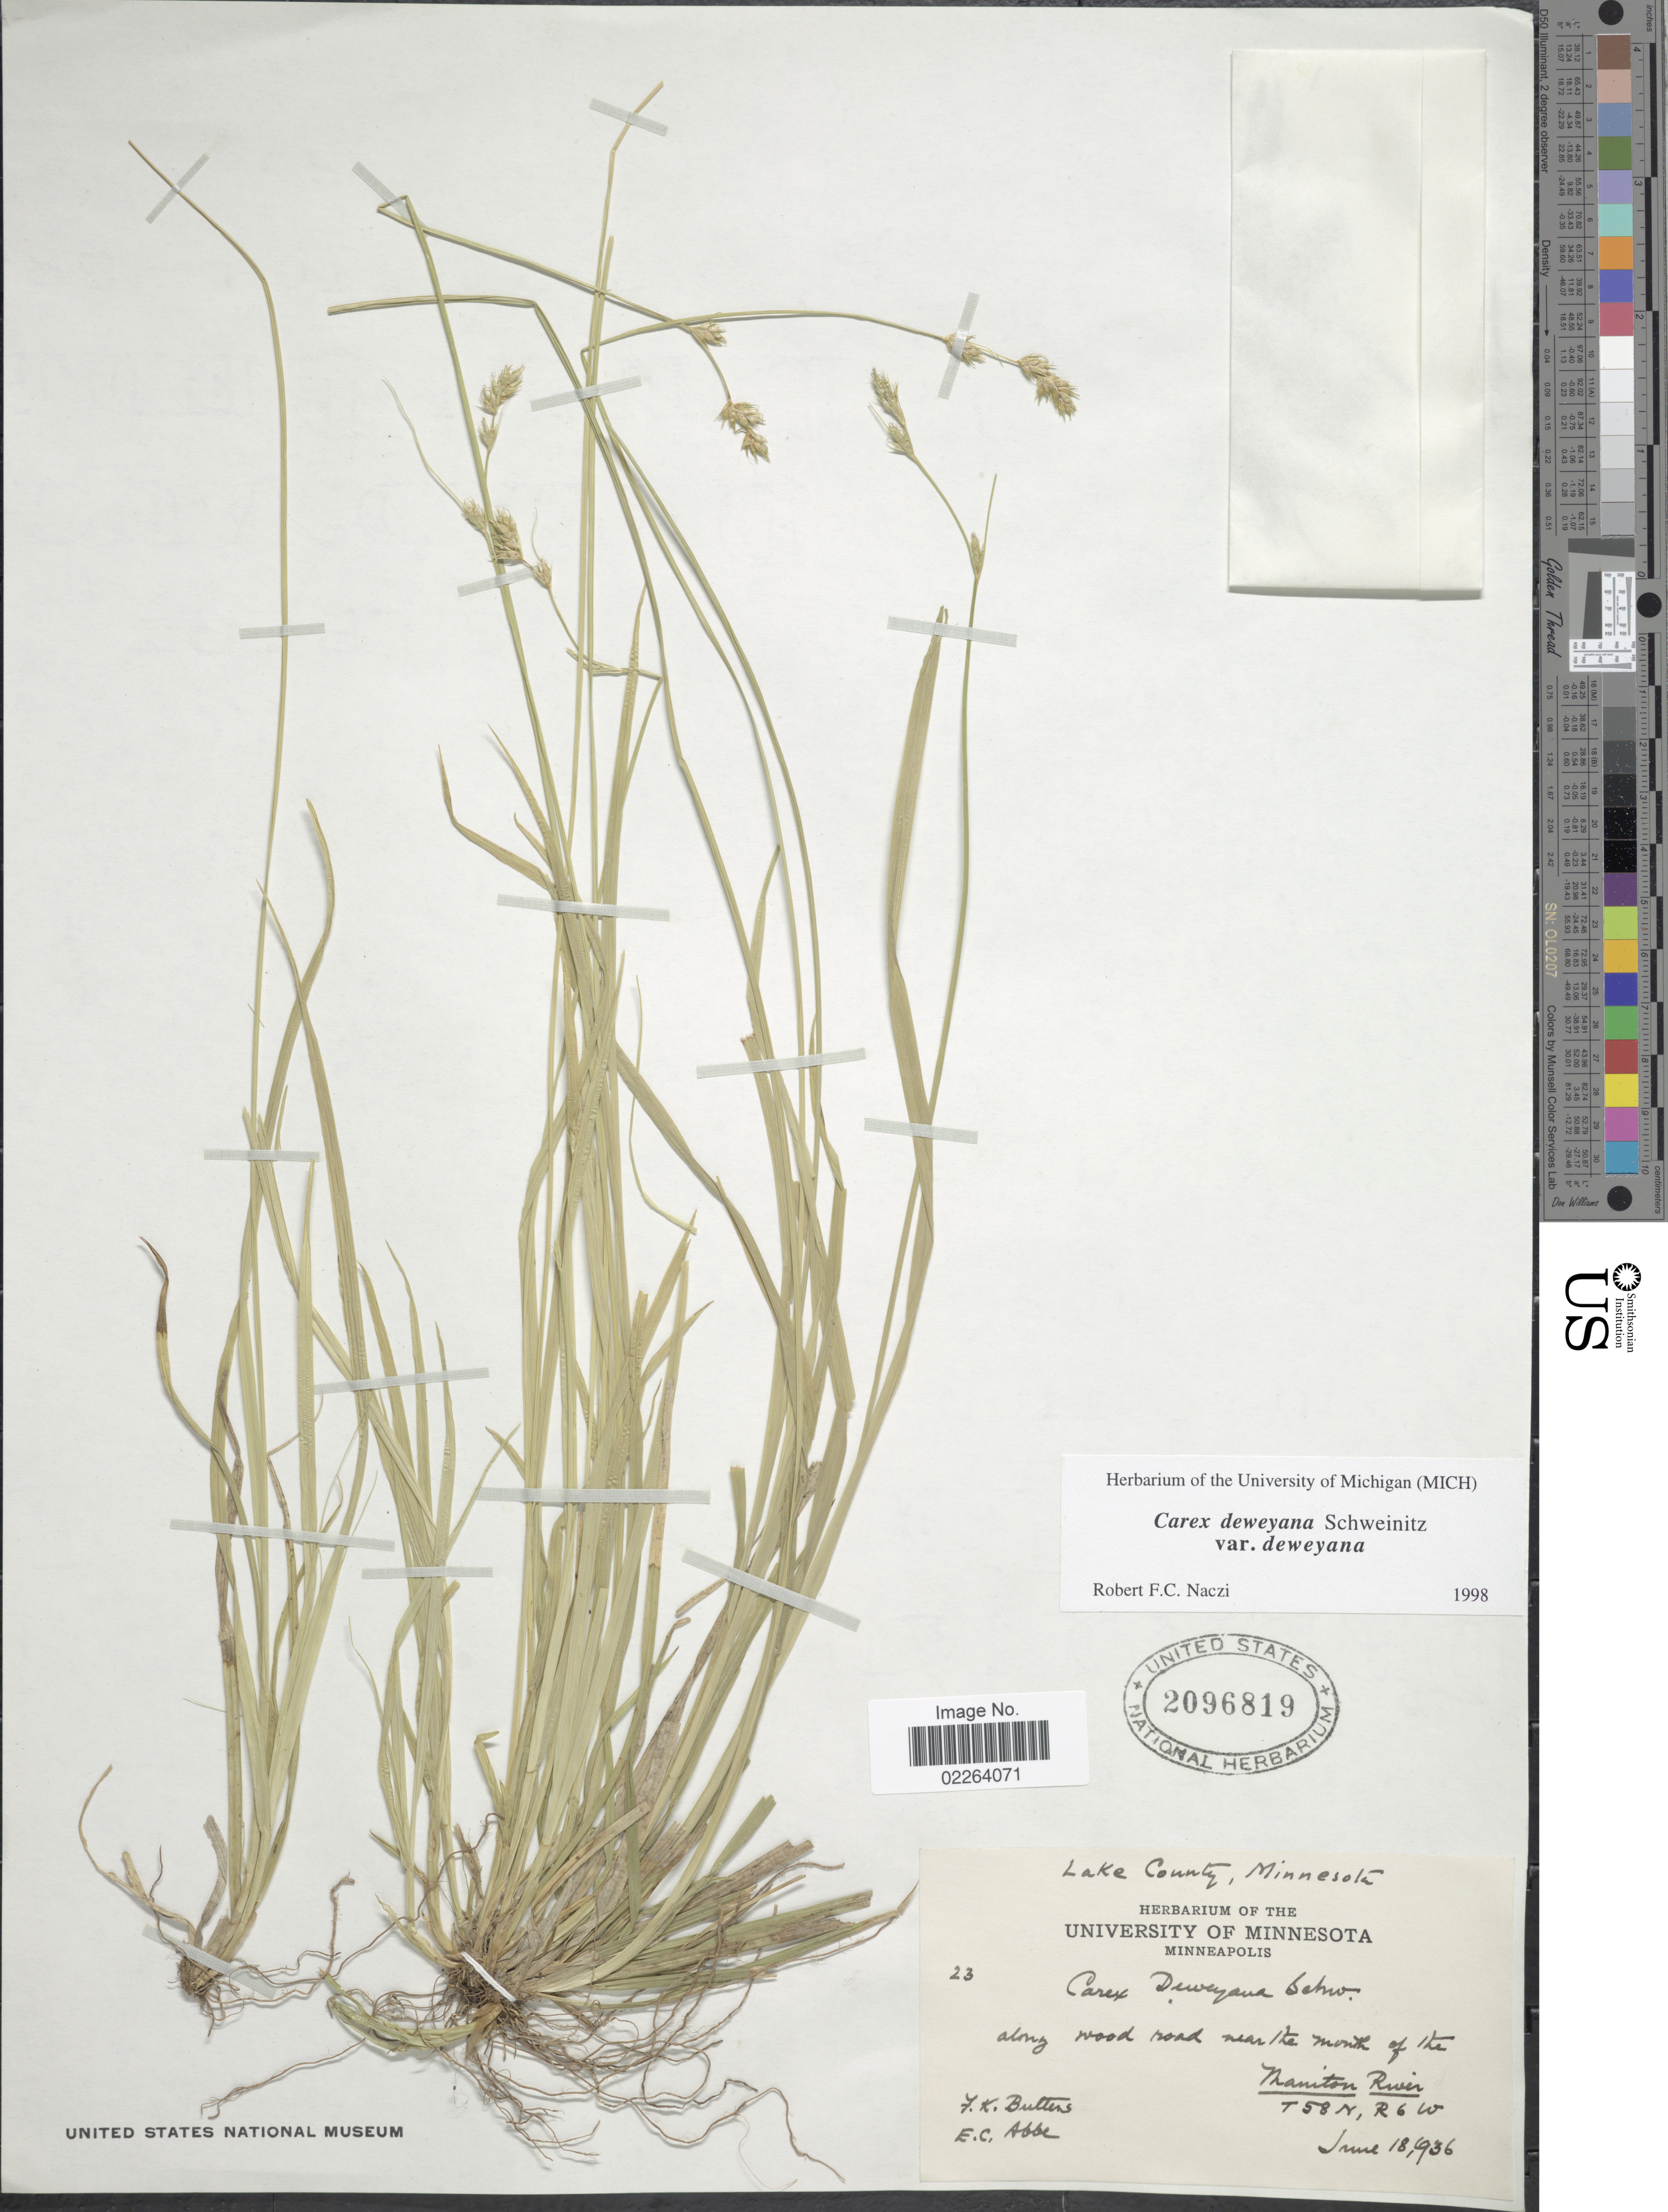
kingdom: Plantae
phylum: Tracheophyta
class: Liliopsida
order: Poales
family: Cyperaceae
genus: Carex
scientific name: Carex deweyana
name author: Schwein.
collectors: F. K. Butters & E. C. Abbe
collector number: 23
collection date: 1936-06-18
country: United States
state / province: Minnesota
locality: Lake County, along wood road near the mouth of the Manitou River, T58N, R6W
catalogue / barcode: US 2096819